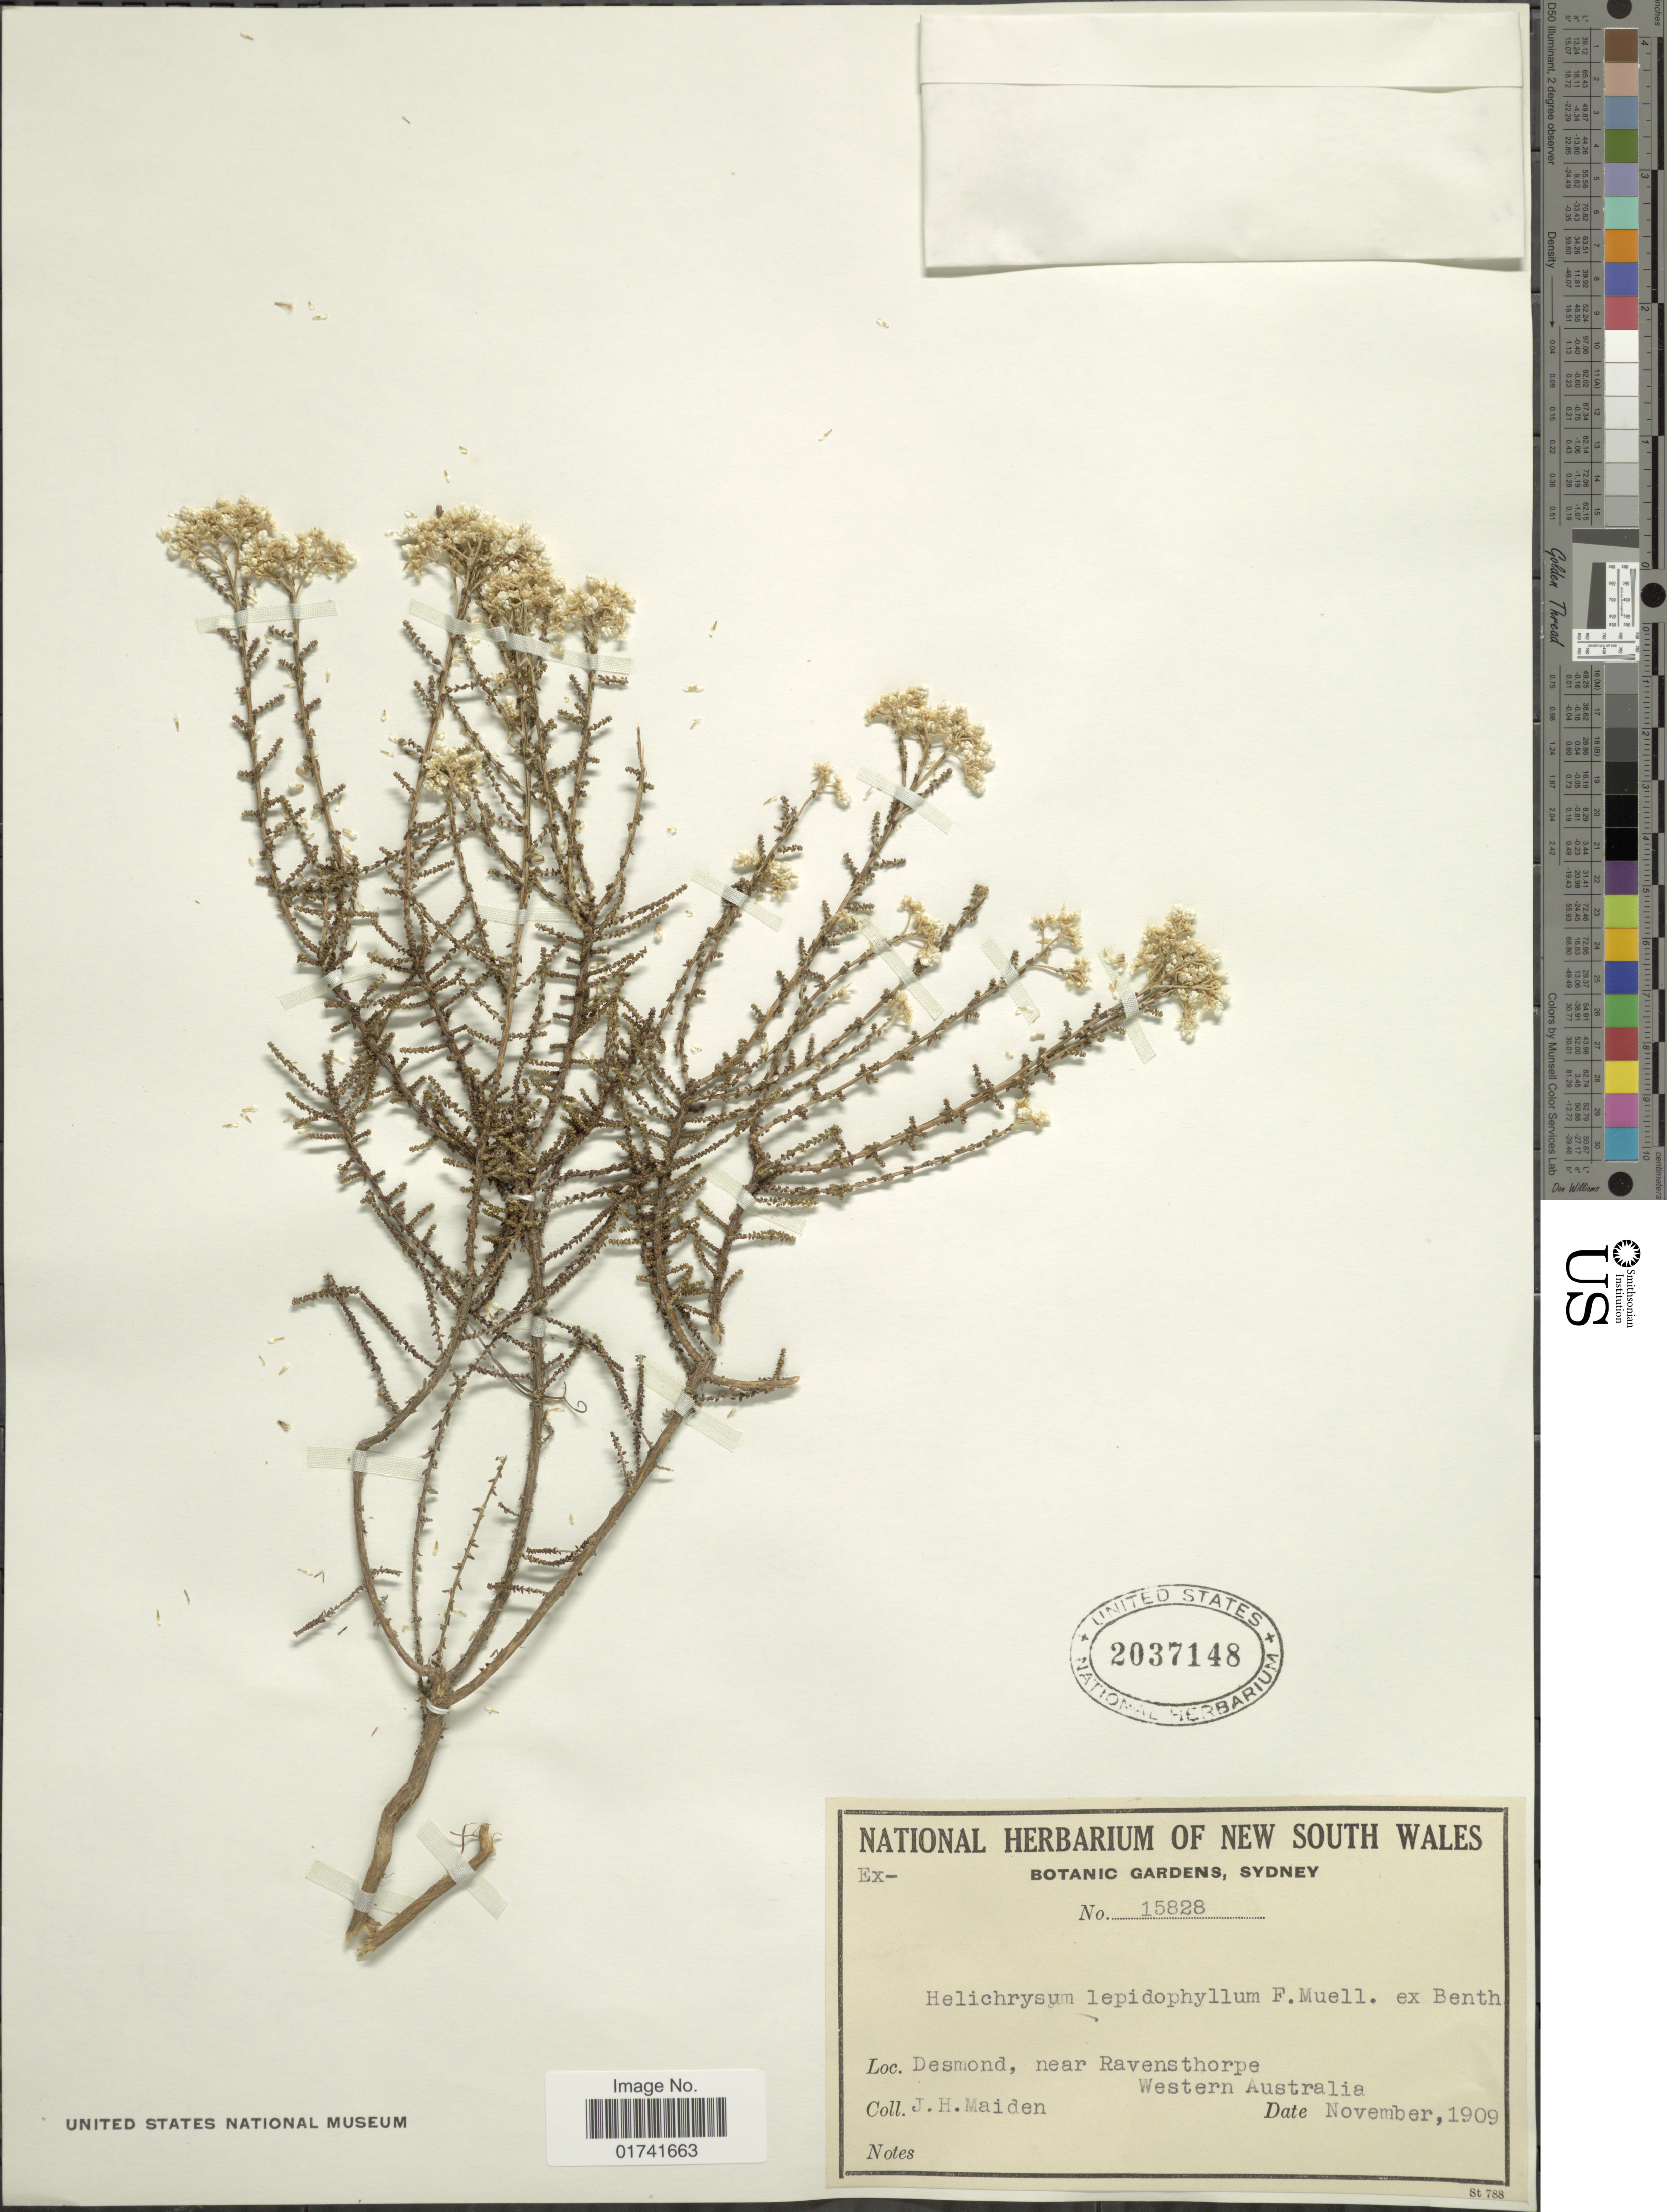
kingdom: Plantae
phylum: Tracheophyta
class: Magnoliopsida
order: Asterales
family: Asteraceae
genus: Ozothamnus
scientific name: Ozothamnus lepidophyllus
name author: Steetz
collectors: J. Maiden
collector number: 15828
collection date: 1909-11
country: Australia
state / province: Western Australia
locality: Desmond, near Ravensthorpe.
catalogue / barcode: US 2037148